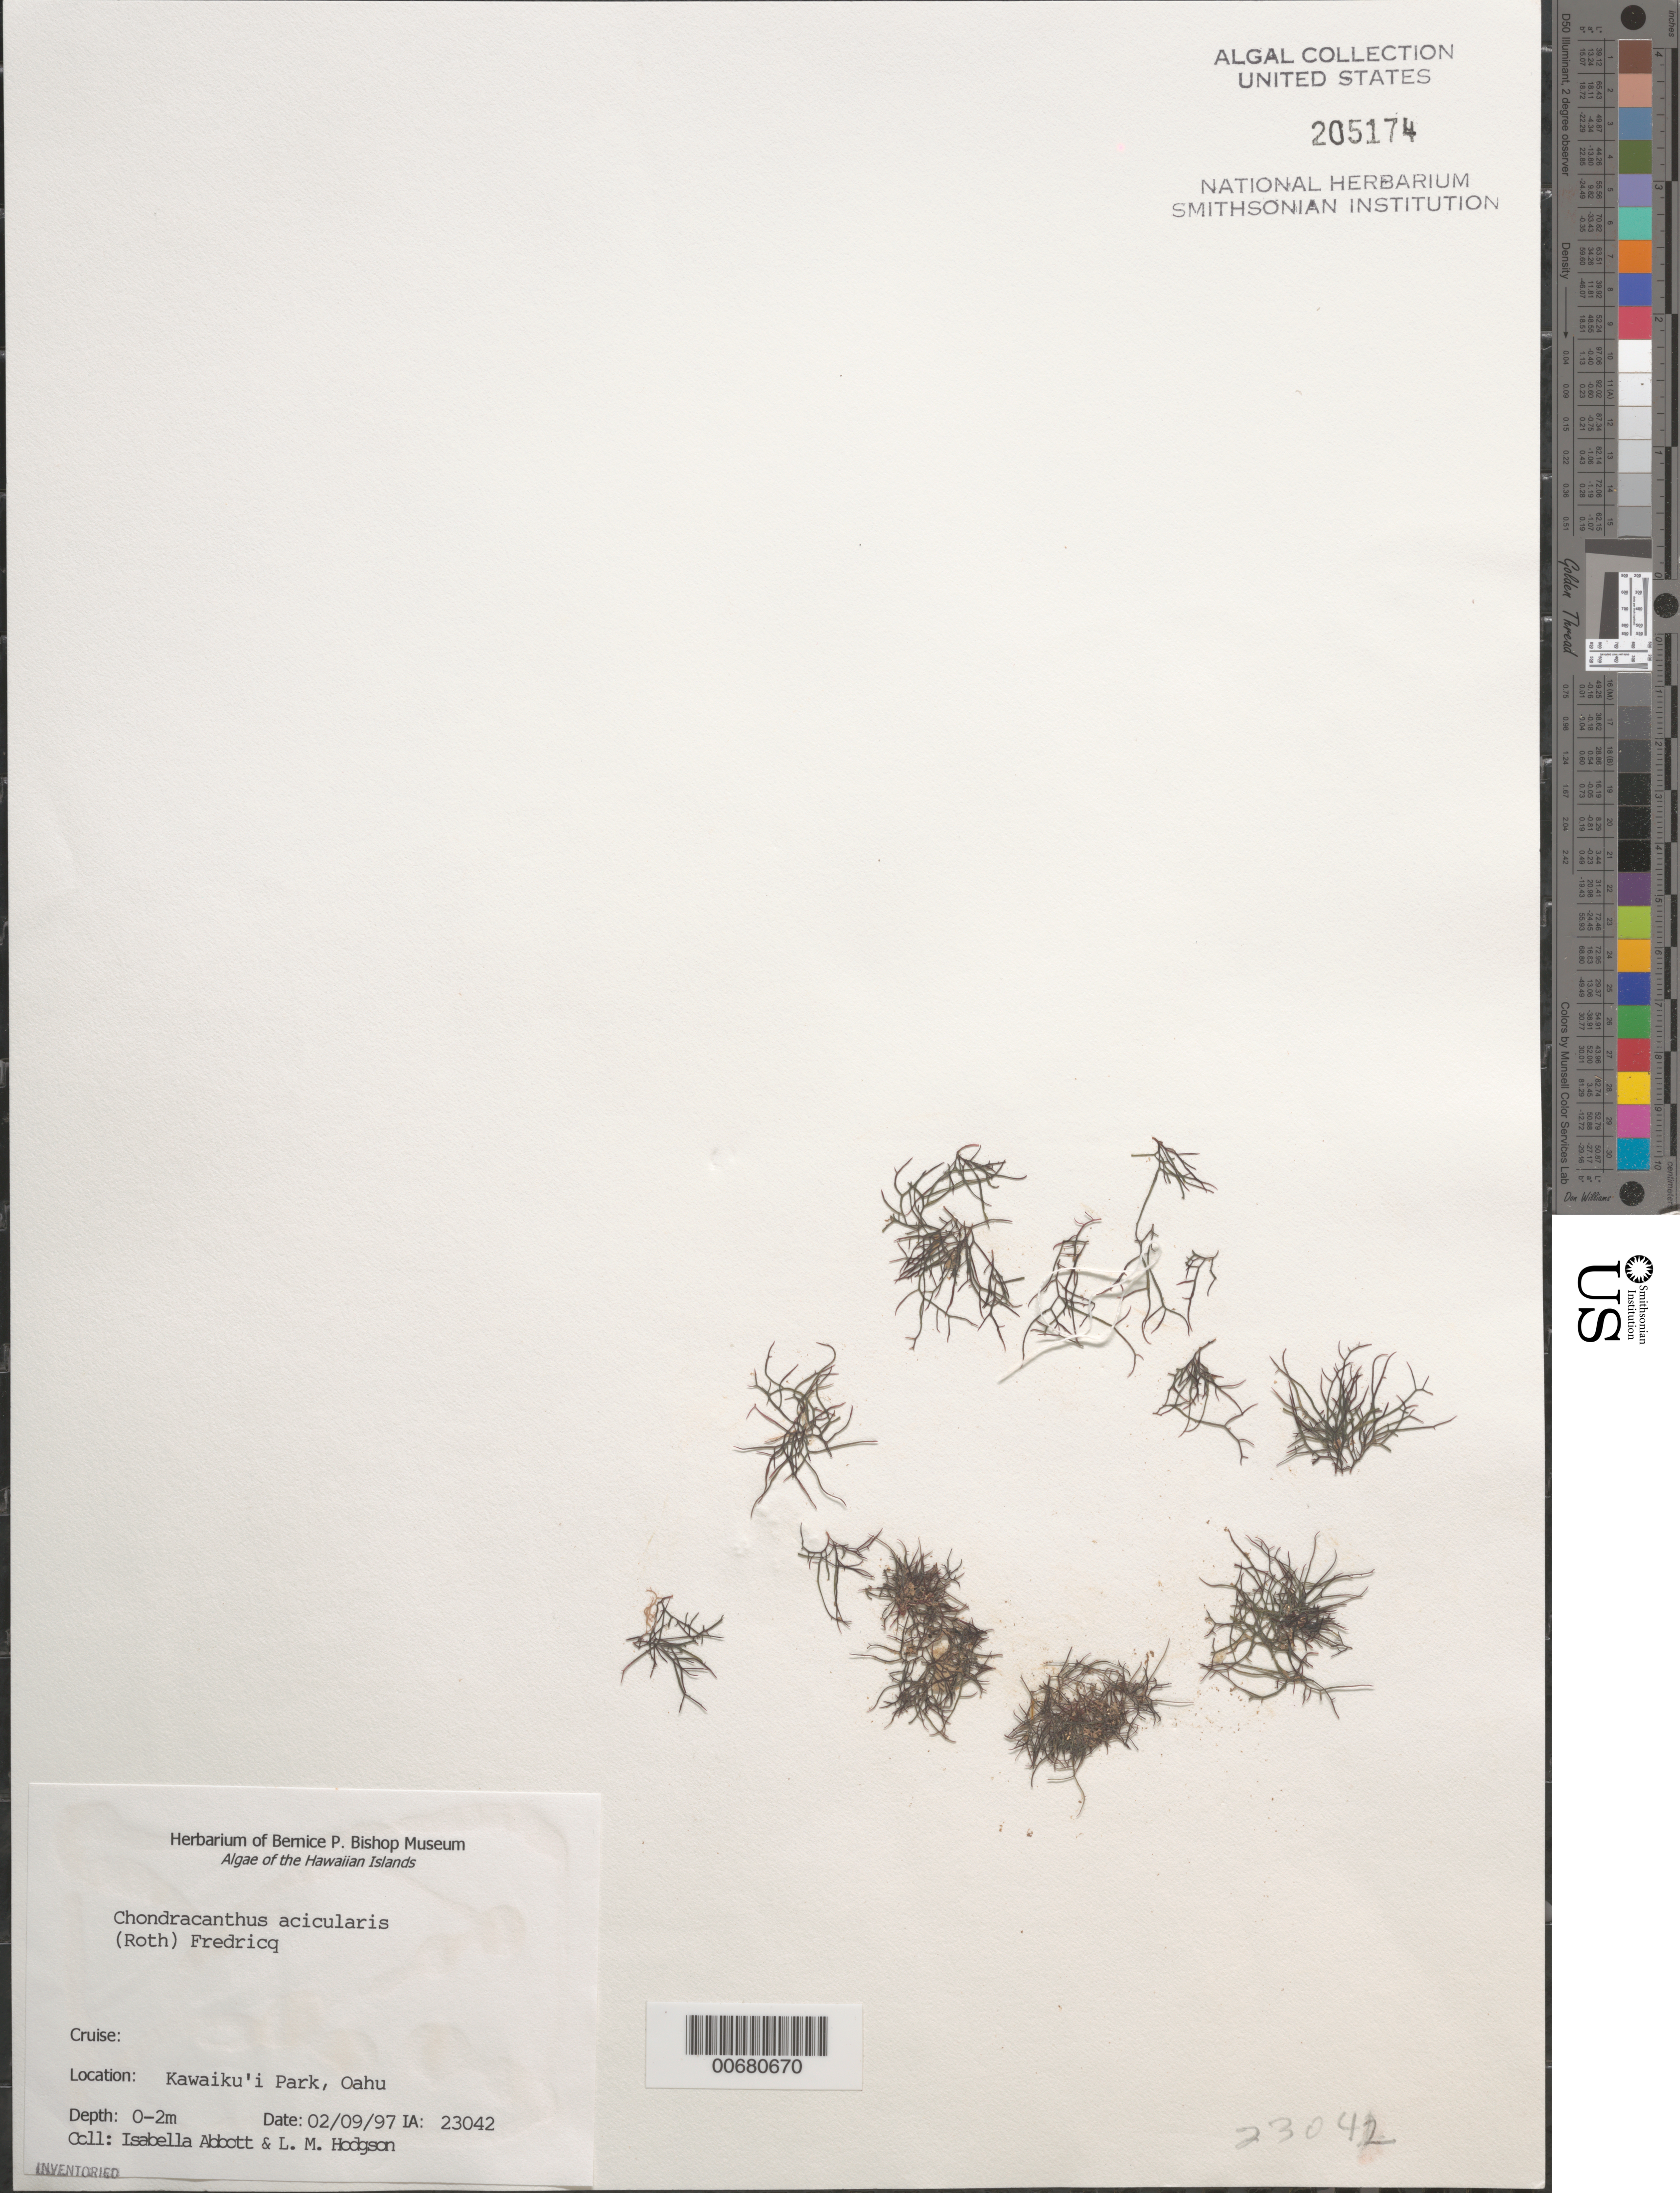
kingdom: Plantae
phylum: Rhodophyta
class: Florideophyceae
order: Gigartinales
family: Gigartinaceae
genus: Chondracanthus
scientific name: Chondracanthus acicularis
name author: (Roth) Fredericq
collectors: I. A. Abbott & L. M. Hodgson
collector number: IAA 23042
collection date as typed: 09 Feb 1997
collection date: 1997-02-09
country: United States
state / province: Hawaii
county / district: Honolulu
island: Oahu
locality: Kawaiku'i Park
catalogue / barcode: US 205174